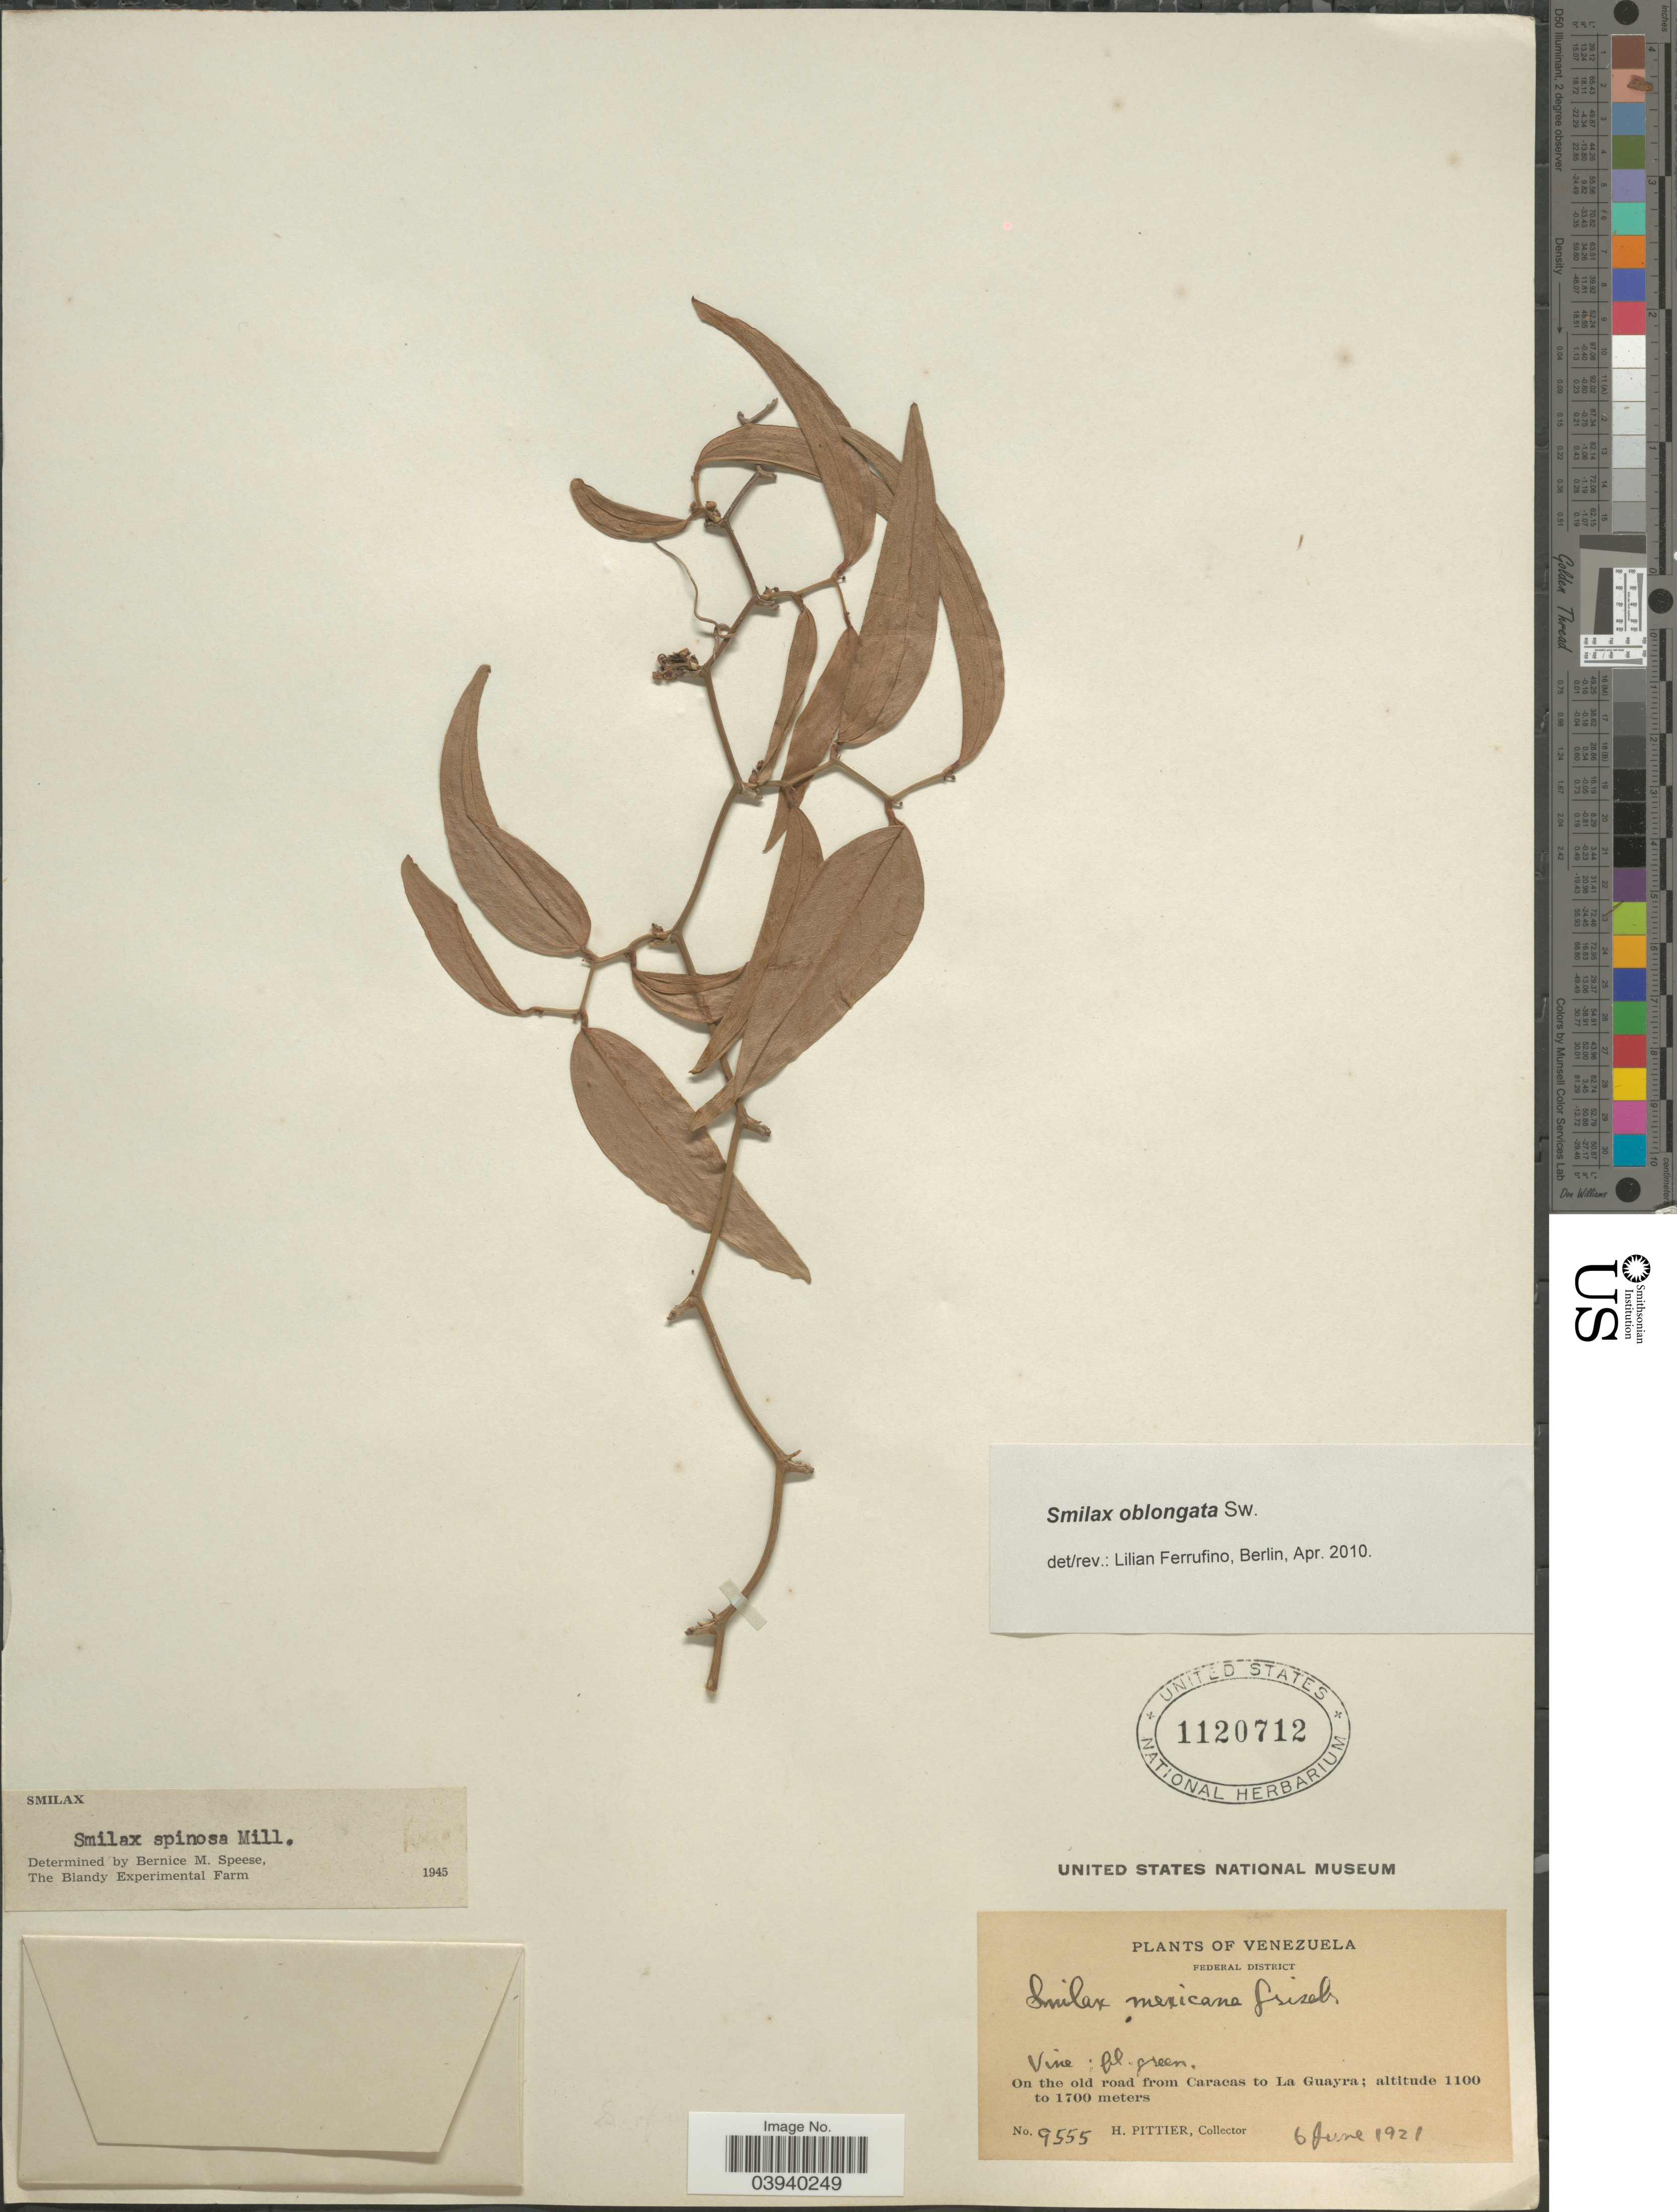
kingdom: Plantae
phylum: Tracheophyta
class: Liliopsida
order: Liliales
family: Smilacaceae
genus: Smilax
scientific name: Smilax oblongata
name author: Sw.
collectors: H. F. Pittier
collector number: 9555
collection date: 1921-06-06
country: Venezuela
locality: Federal District. On the old road from Caracas to La Guayra.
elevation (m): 1100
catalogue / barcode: US 1120712